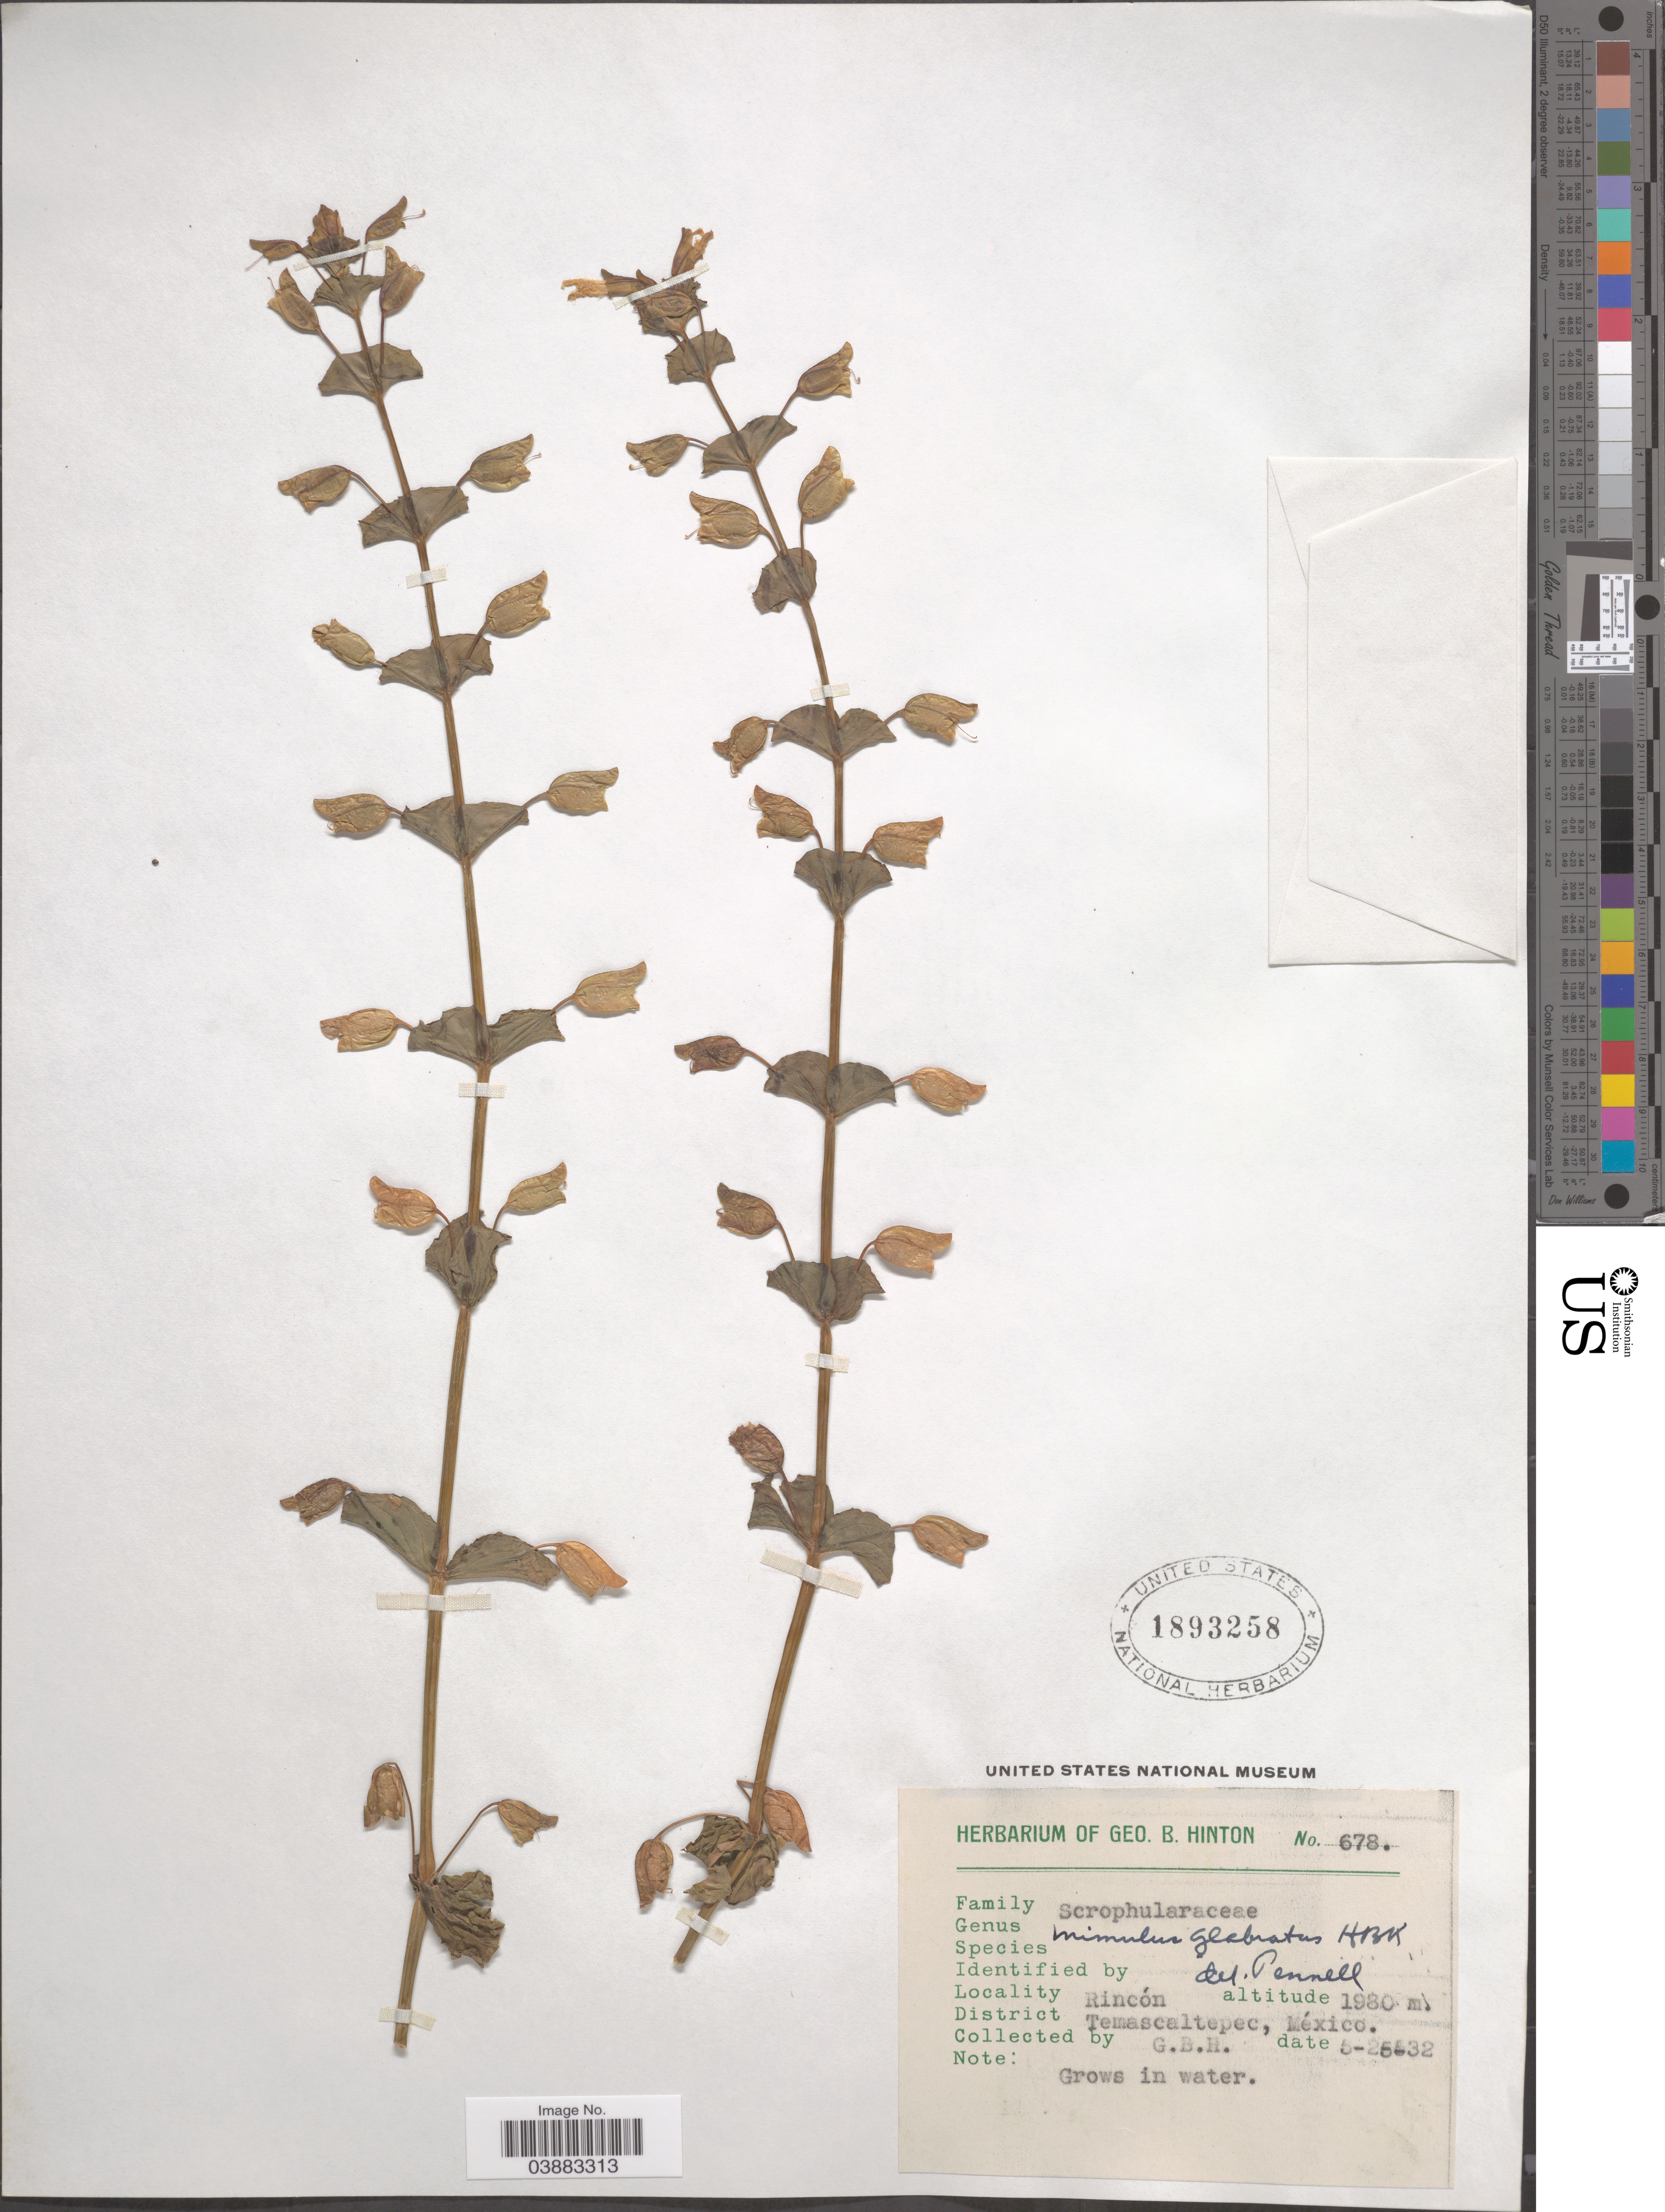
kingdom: Plantae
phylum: Tracheophyta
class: Magnoliopsida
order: Lamiales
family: Phrymaceae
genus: Mimulus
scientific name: Mimulus glabratus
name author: Kunth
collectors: G. B. Hinton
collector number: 678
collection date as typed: Transcribed d/m/y: 25/5/32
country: Mexico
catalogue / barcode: US 1893258